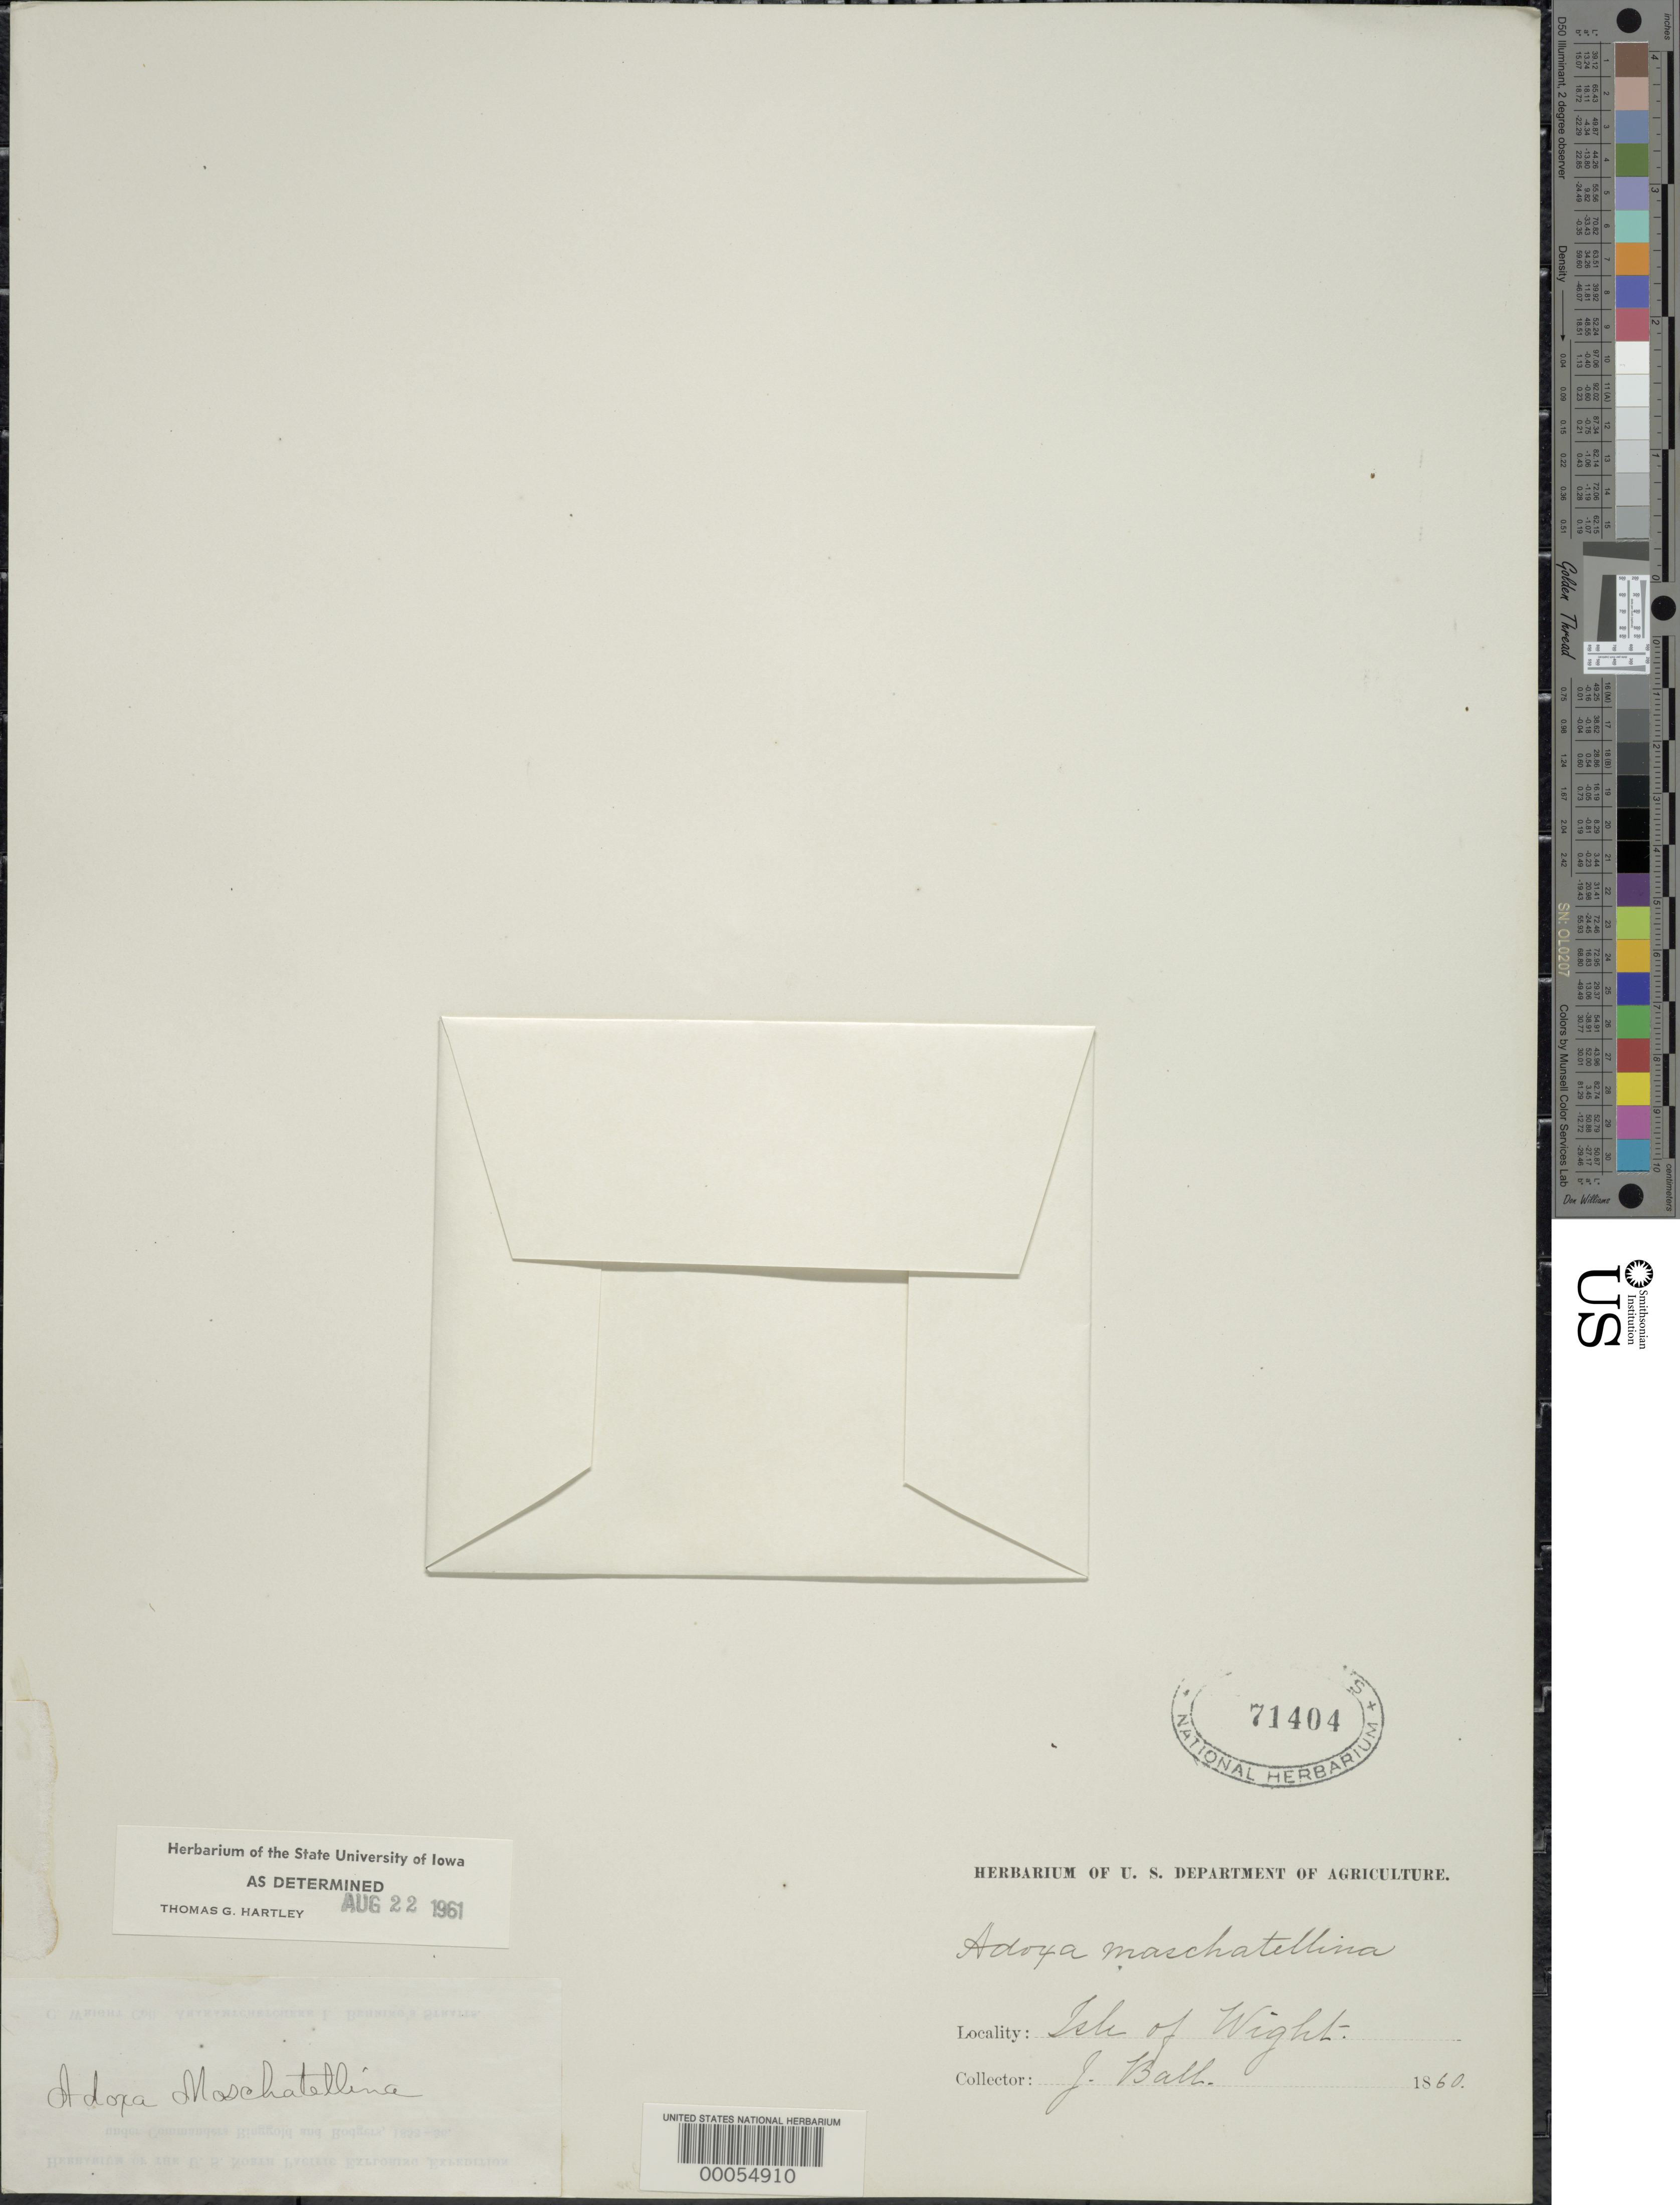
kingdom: Plantae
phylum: Tracheophyta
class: Magnoliopsida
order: Dipsacales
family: Viburnaceae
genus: Adoxa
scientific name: Adoxa moschatellina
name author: L.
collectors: J. Ball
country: United Kingdom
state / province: England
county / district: Isle Of Wight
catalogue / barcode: US 71404